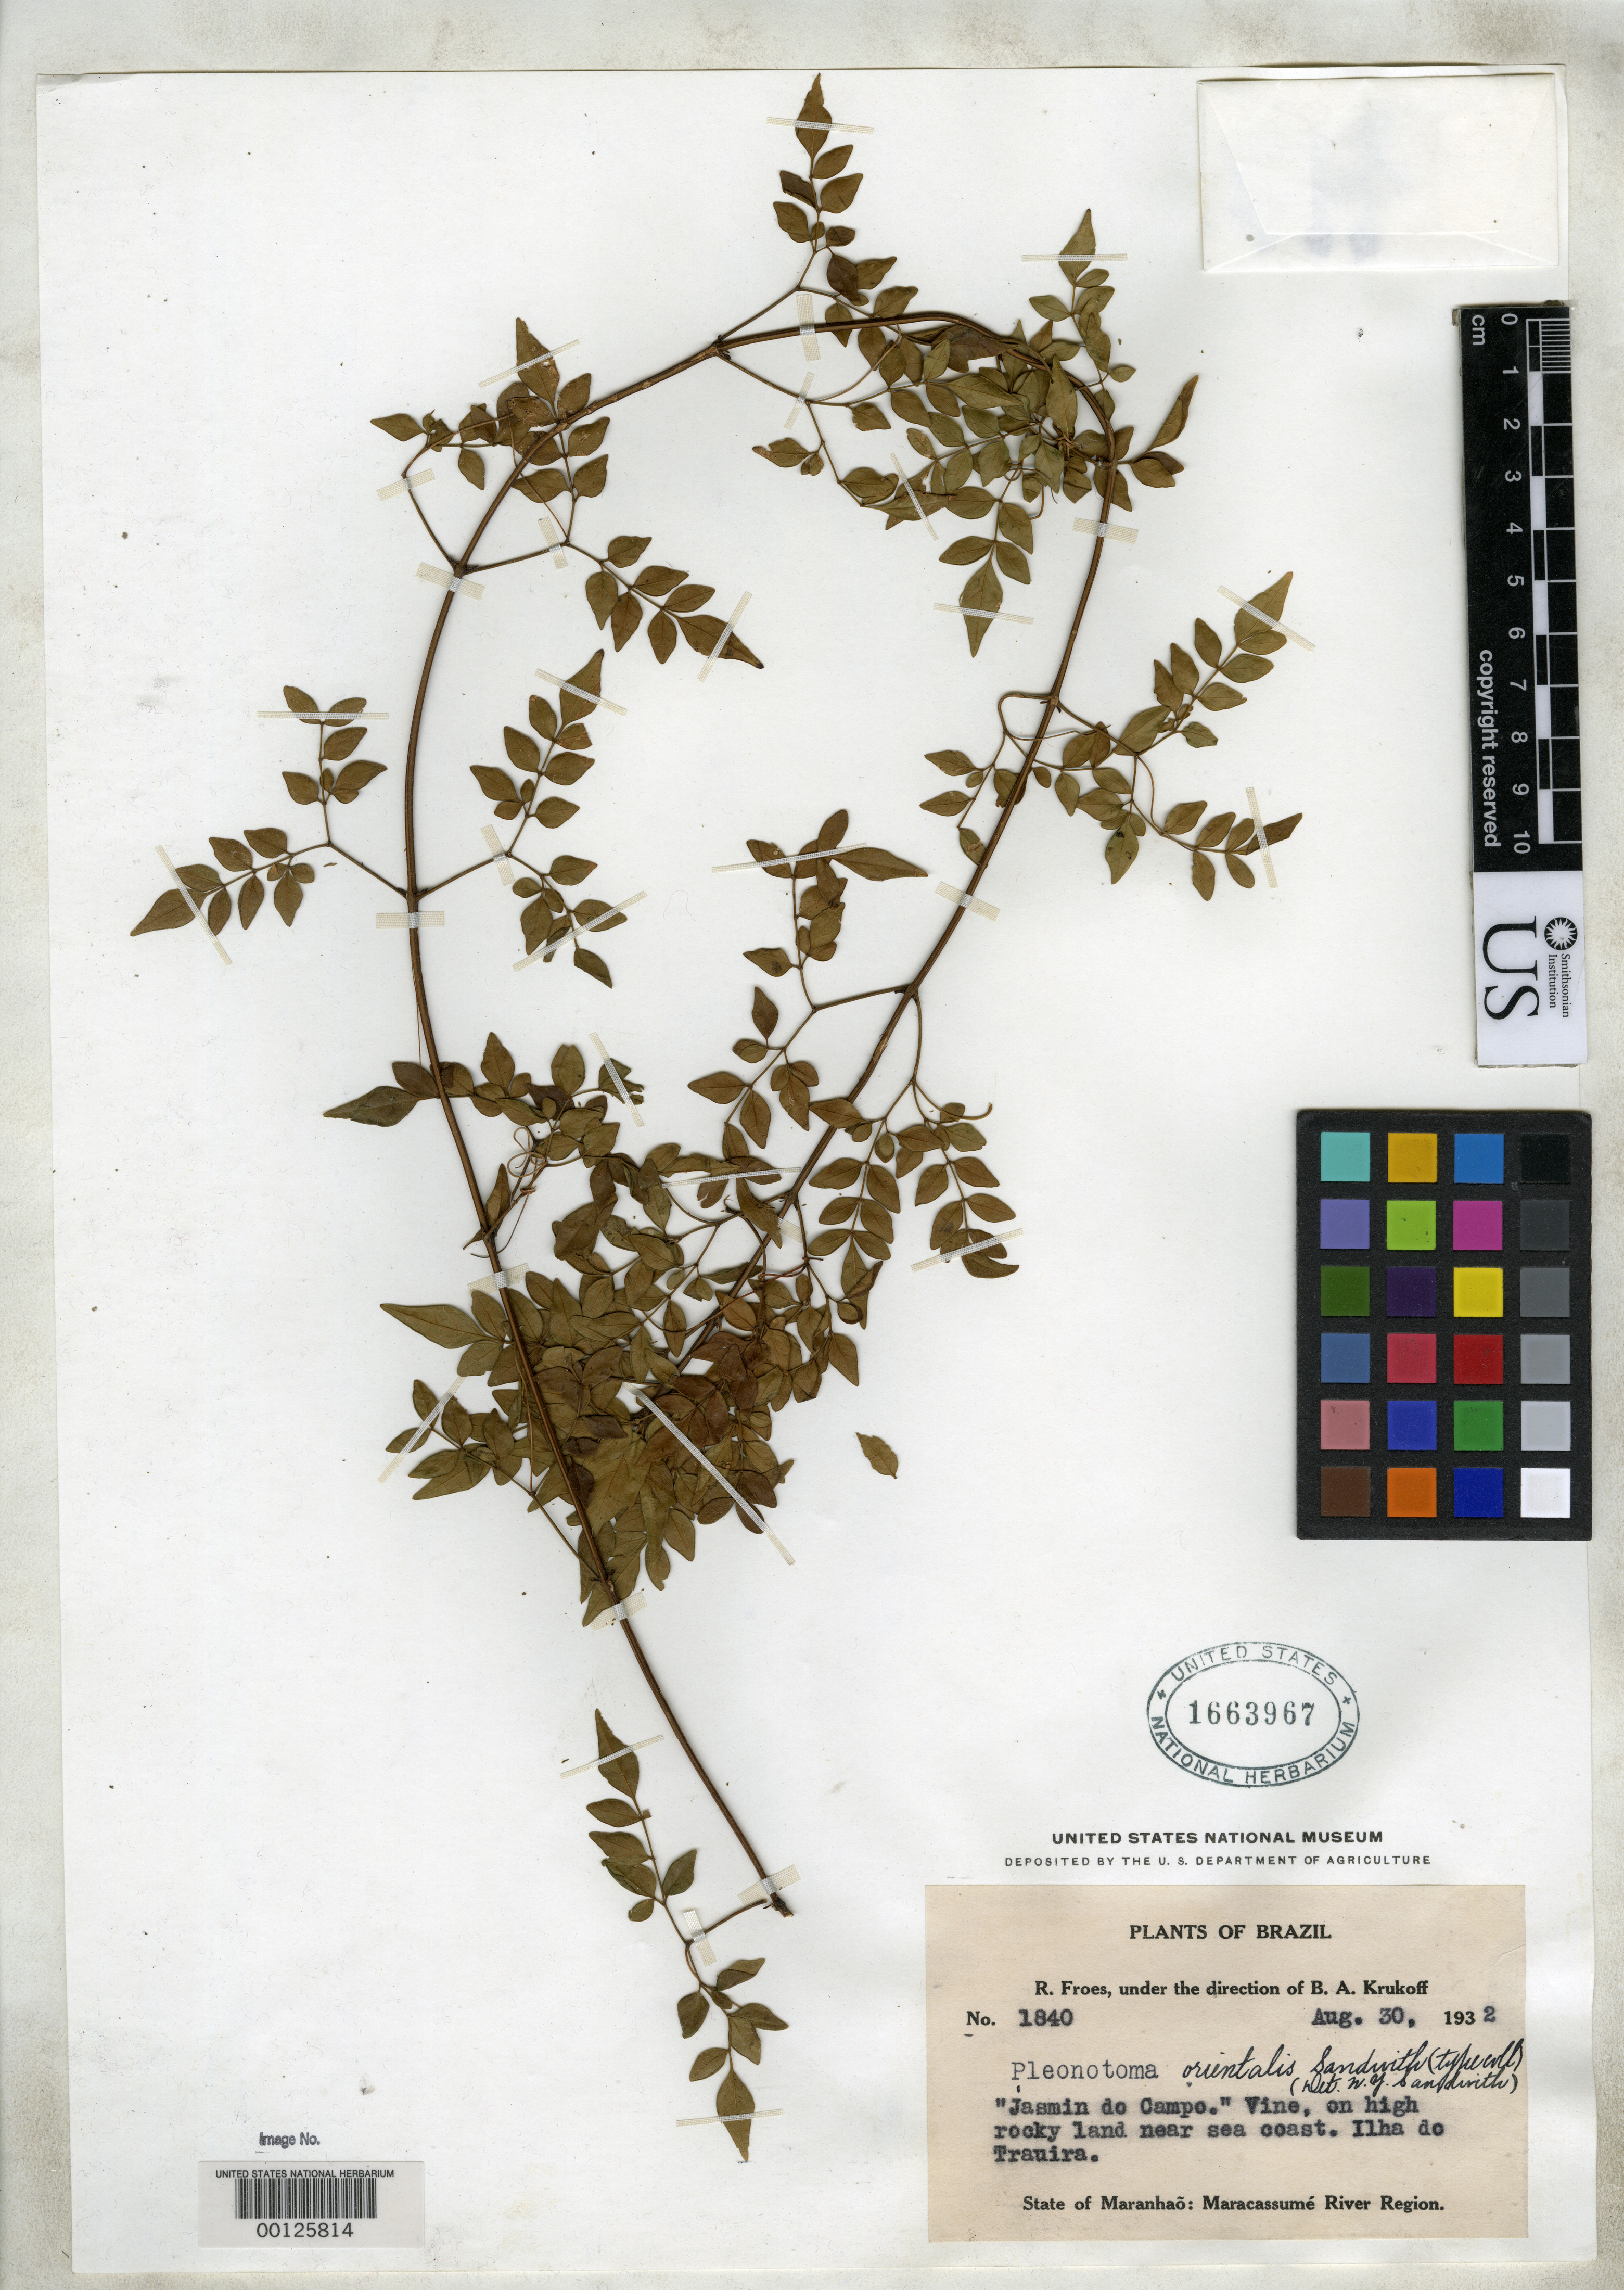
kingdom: Plantae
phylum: Tracheophyta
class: Magnoliopsida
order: Lamiales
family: Bignoniaceae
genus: Pleonotoma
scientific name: Pleonotoma orientalis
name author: Sandwith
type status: Isosyntype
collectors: R. L. Fróes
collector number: Krukoff 1840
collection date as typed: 30 Aug 1932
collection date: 1932-08-30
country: Brazil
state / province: Maranhão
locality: Maracassume River region.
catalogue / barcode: US 1663967